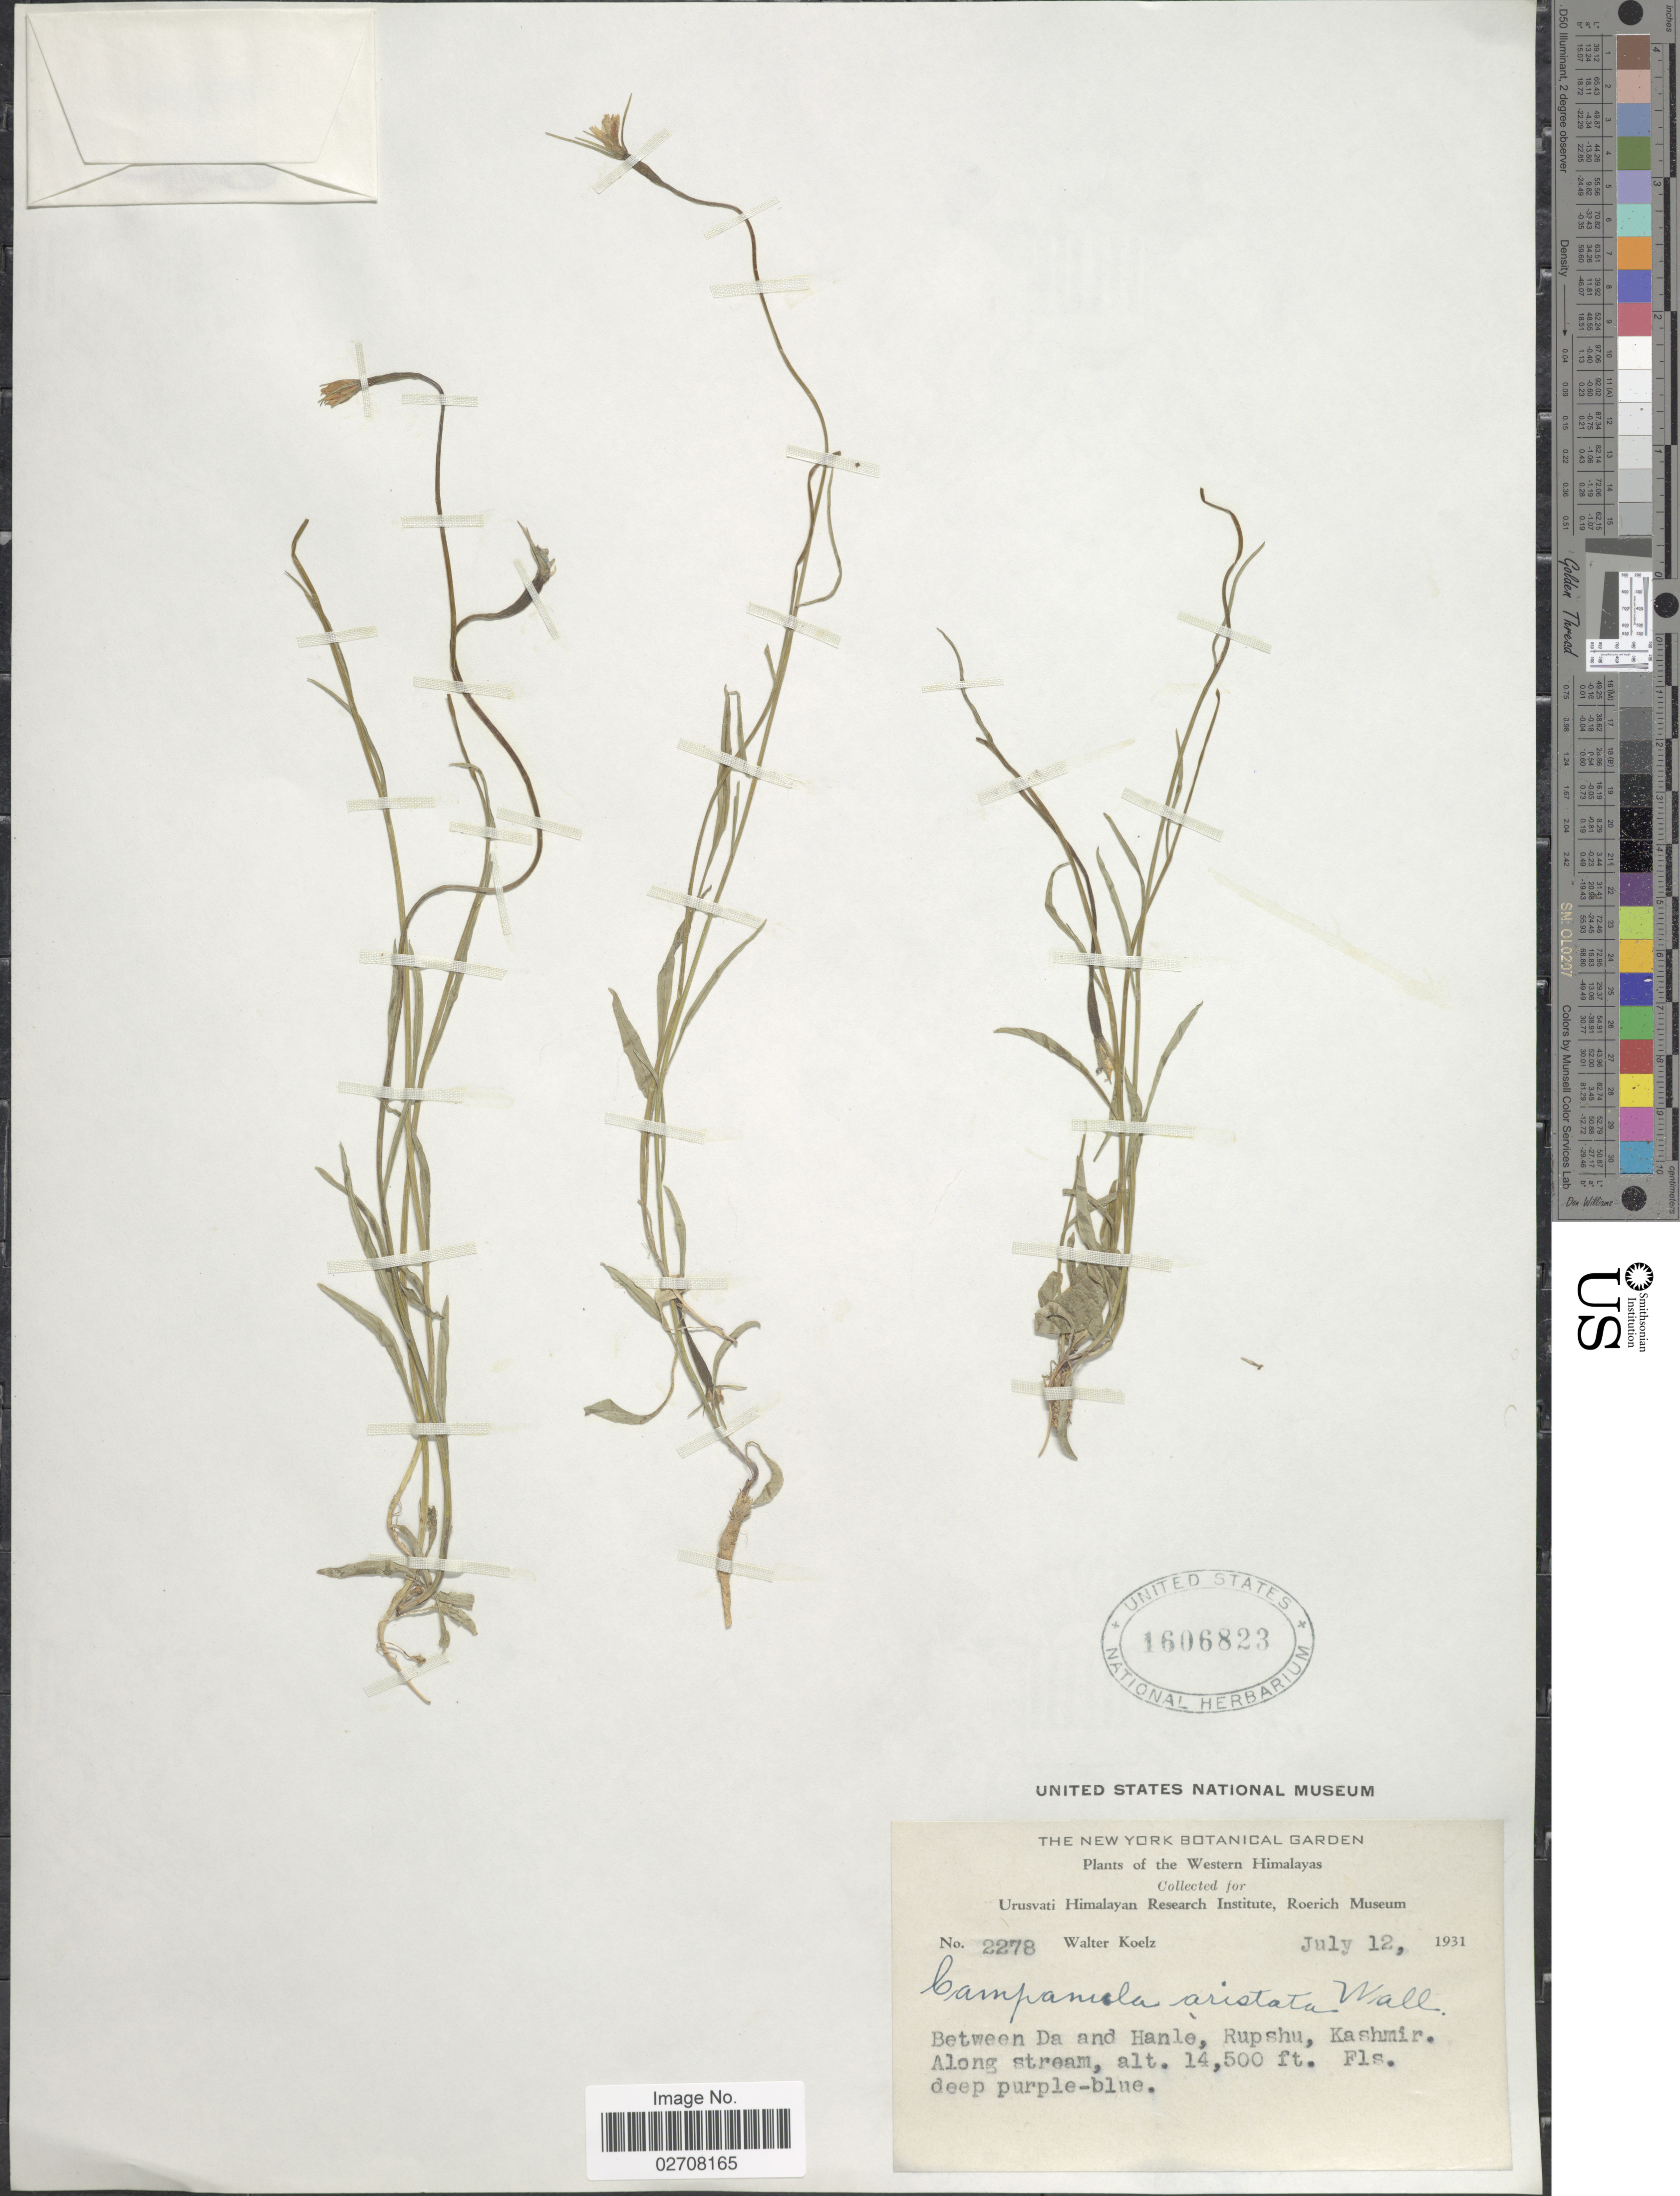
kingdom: Plantae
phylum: Tracheophyta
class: Magnoliopsida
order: Asterales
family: Campanulaceae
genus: Campanula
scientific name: Campanula aristata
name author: Wall.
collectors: W. N. Koelz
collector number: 2278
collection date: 1931-07-12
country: India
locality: Western Himalayas. Between Da and Hanle, Rupshu, Kashmir. Along stream.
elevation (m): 4420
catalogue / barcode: US 1606823